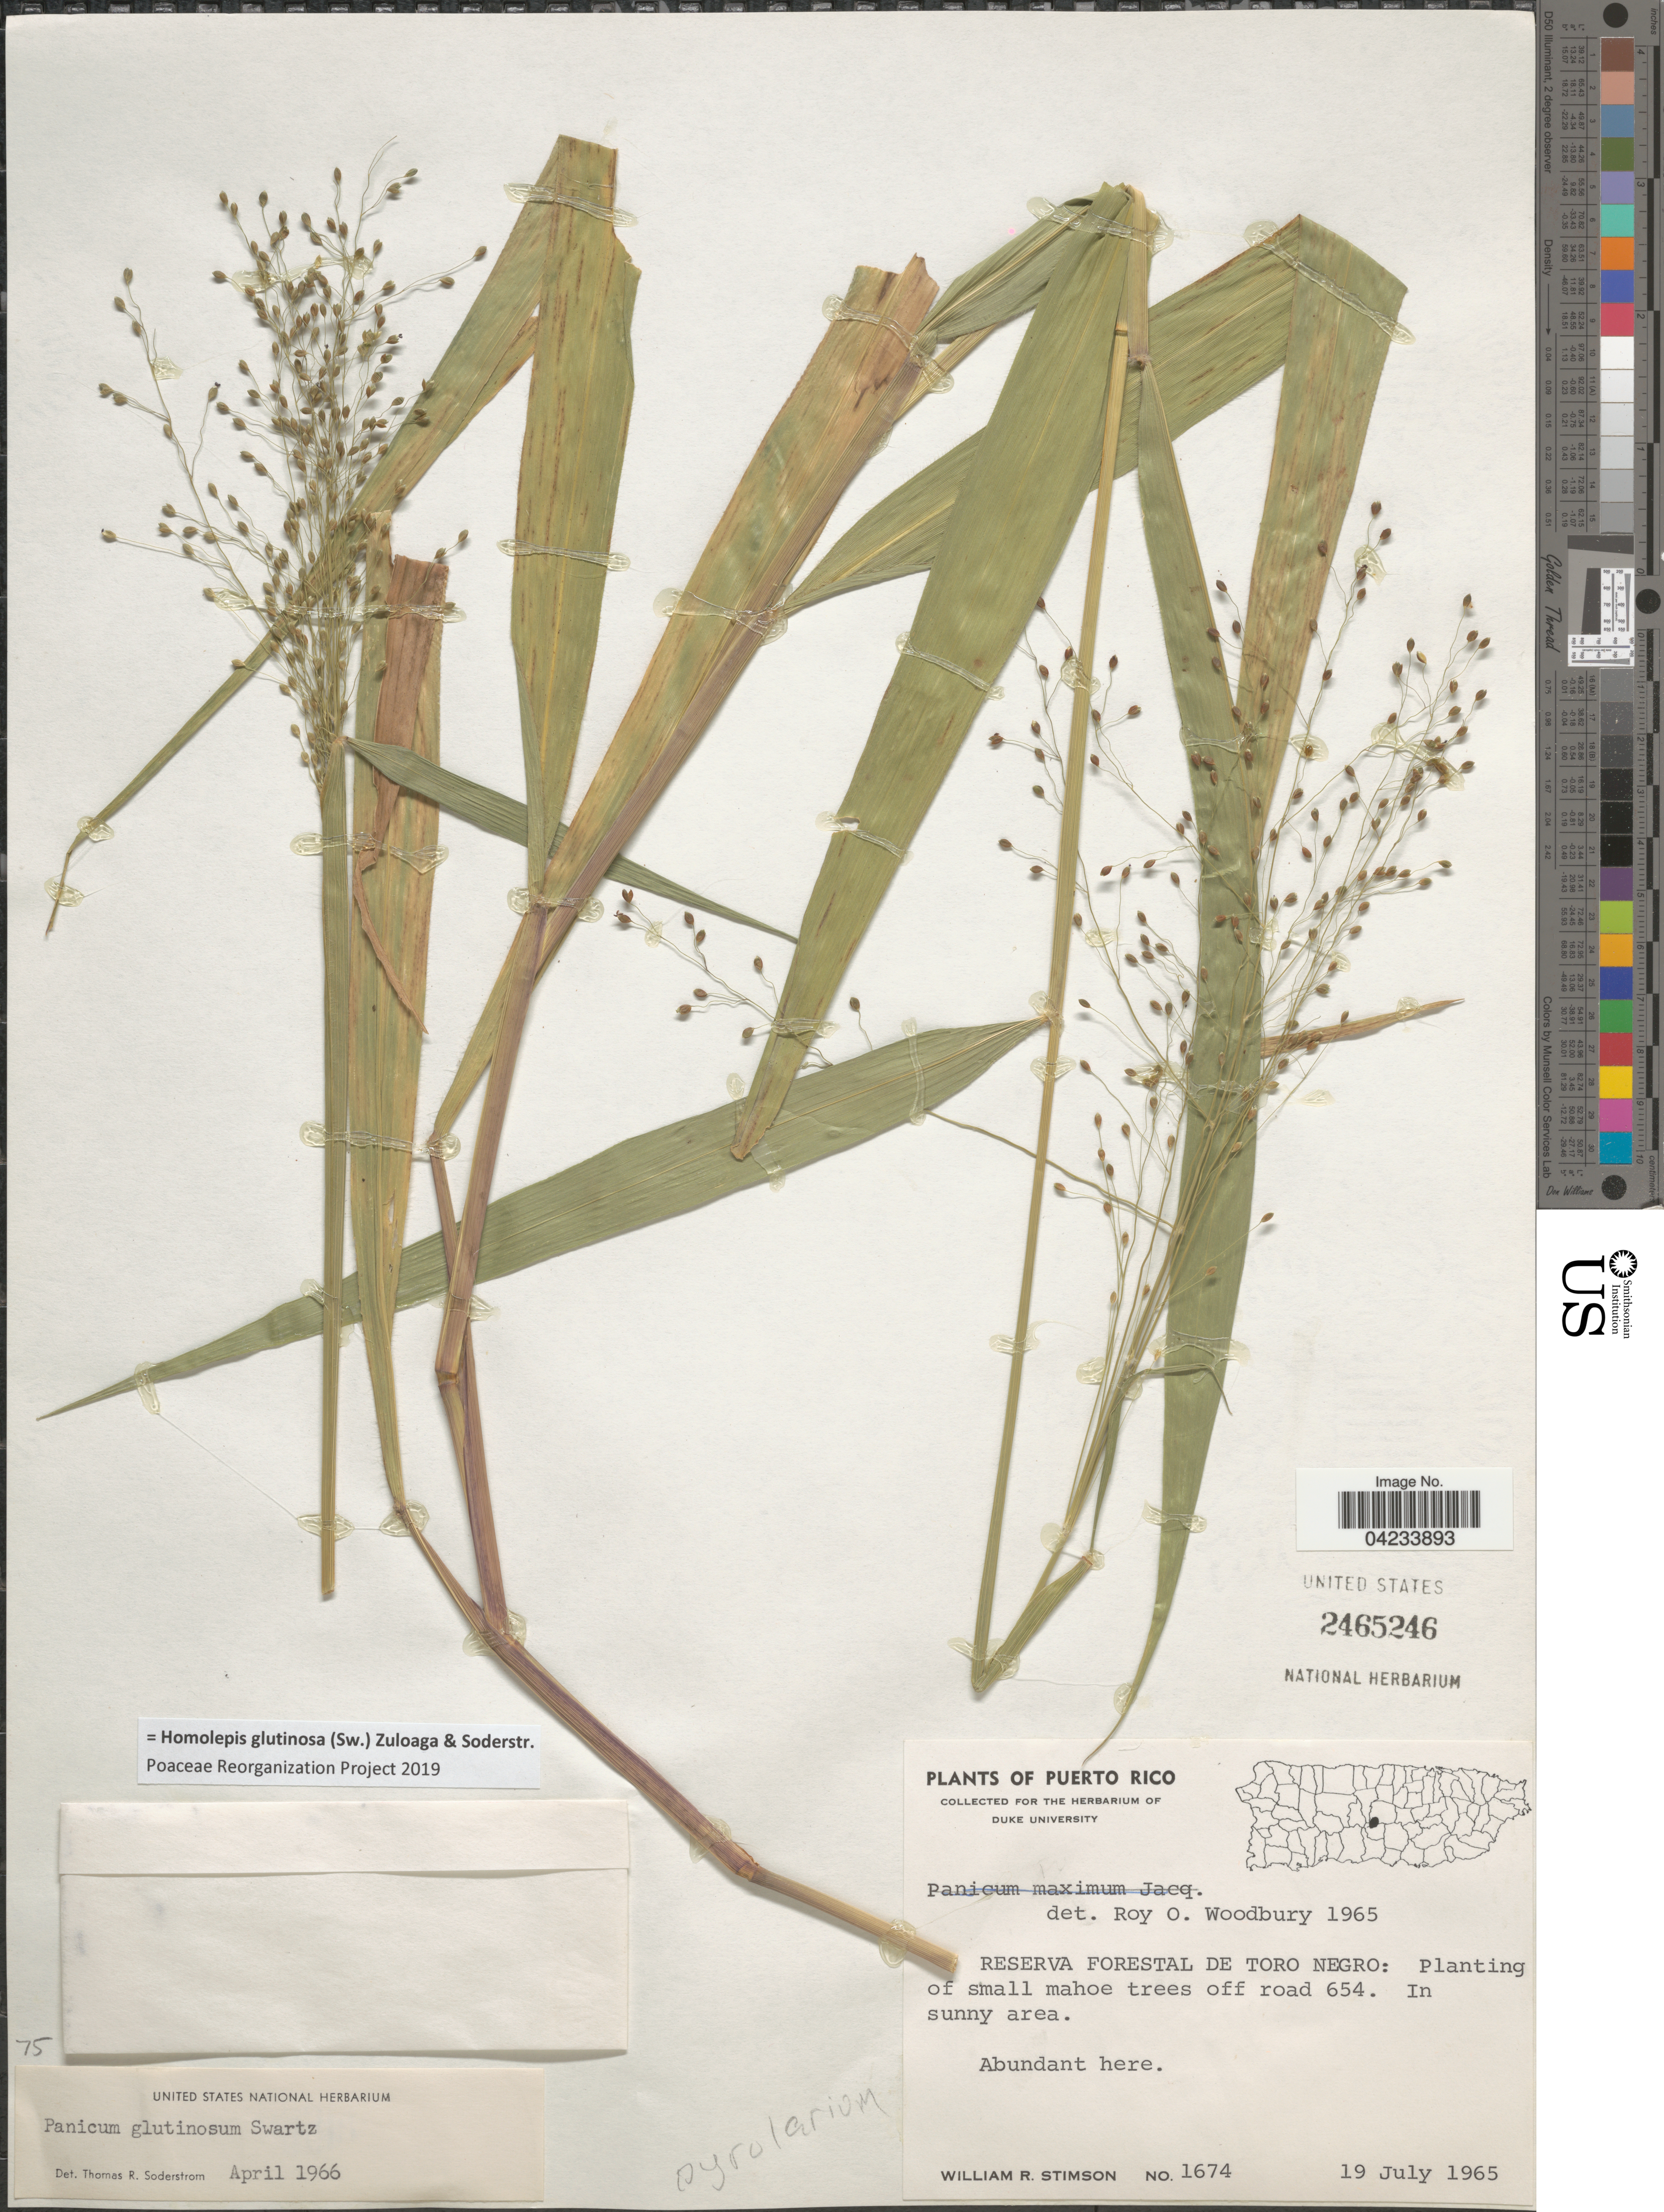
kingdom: Plantae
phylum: Tracheophyta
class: Liliopsida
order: Poales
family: Poaceae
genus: Homolepis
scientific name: Homolepis glutinosa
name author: (Sw.) Zuloaga & Soderstr.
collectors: W. R. Stimson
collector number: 1674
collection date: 1965-07-19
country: Puerto Rico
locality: Reserva Forestal de Toro Negro: Planting of small mahoe trees off road 654. In sunny area.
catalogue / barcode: US 2465246